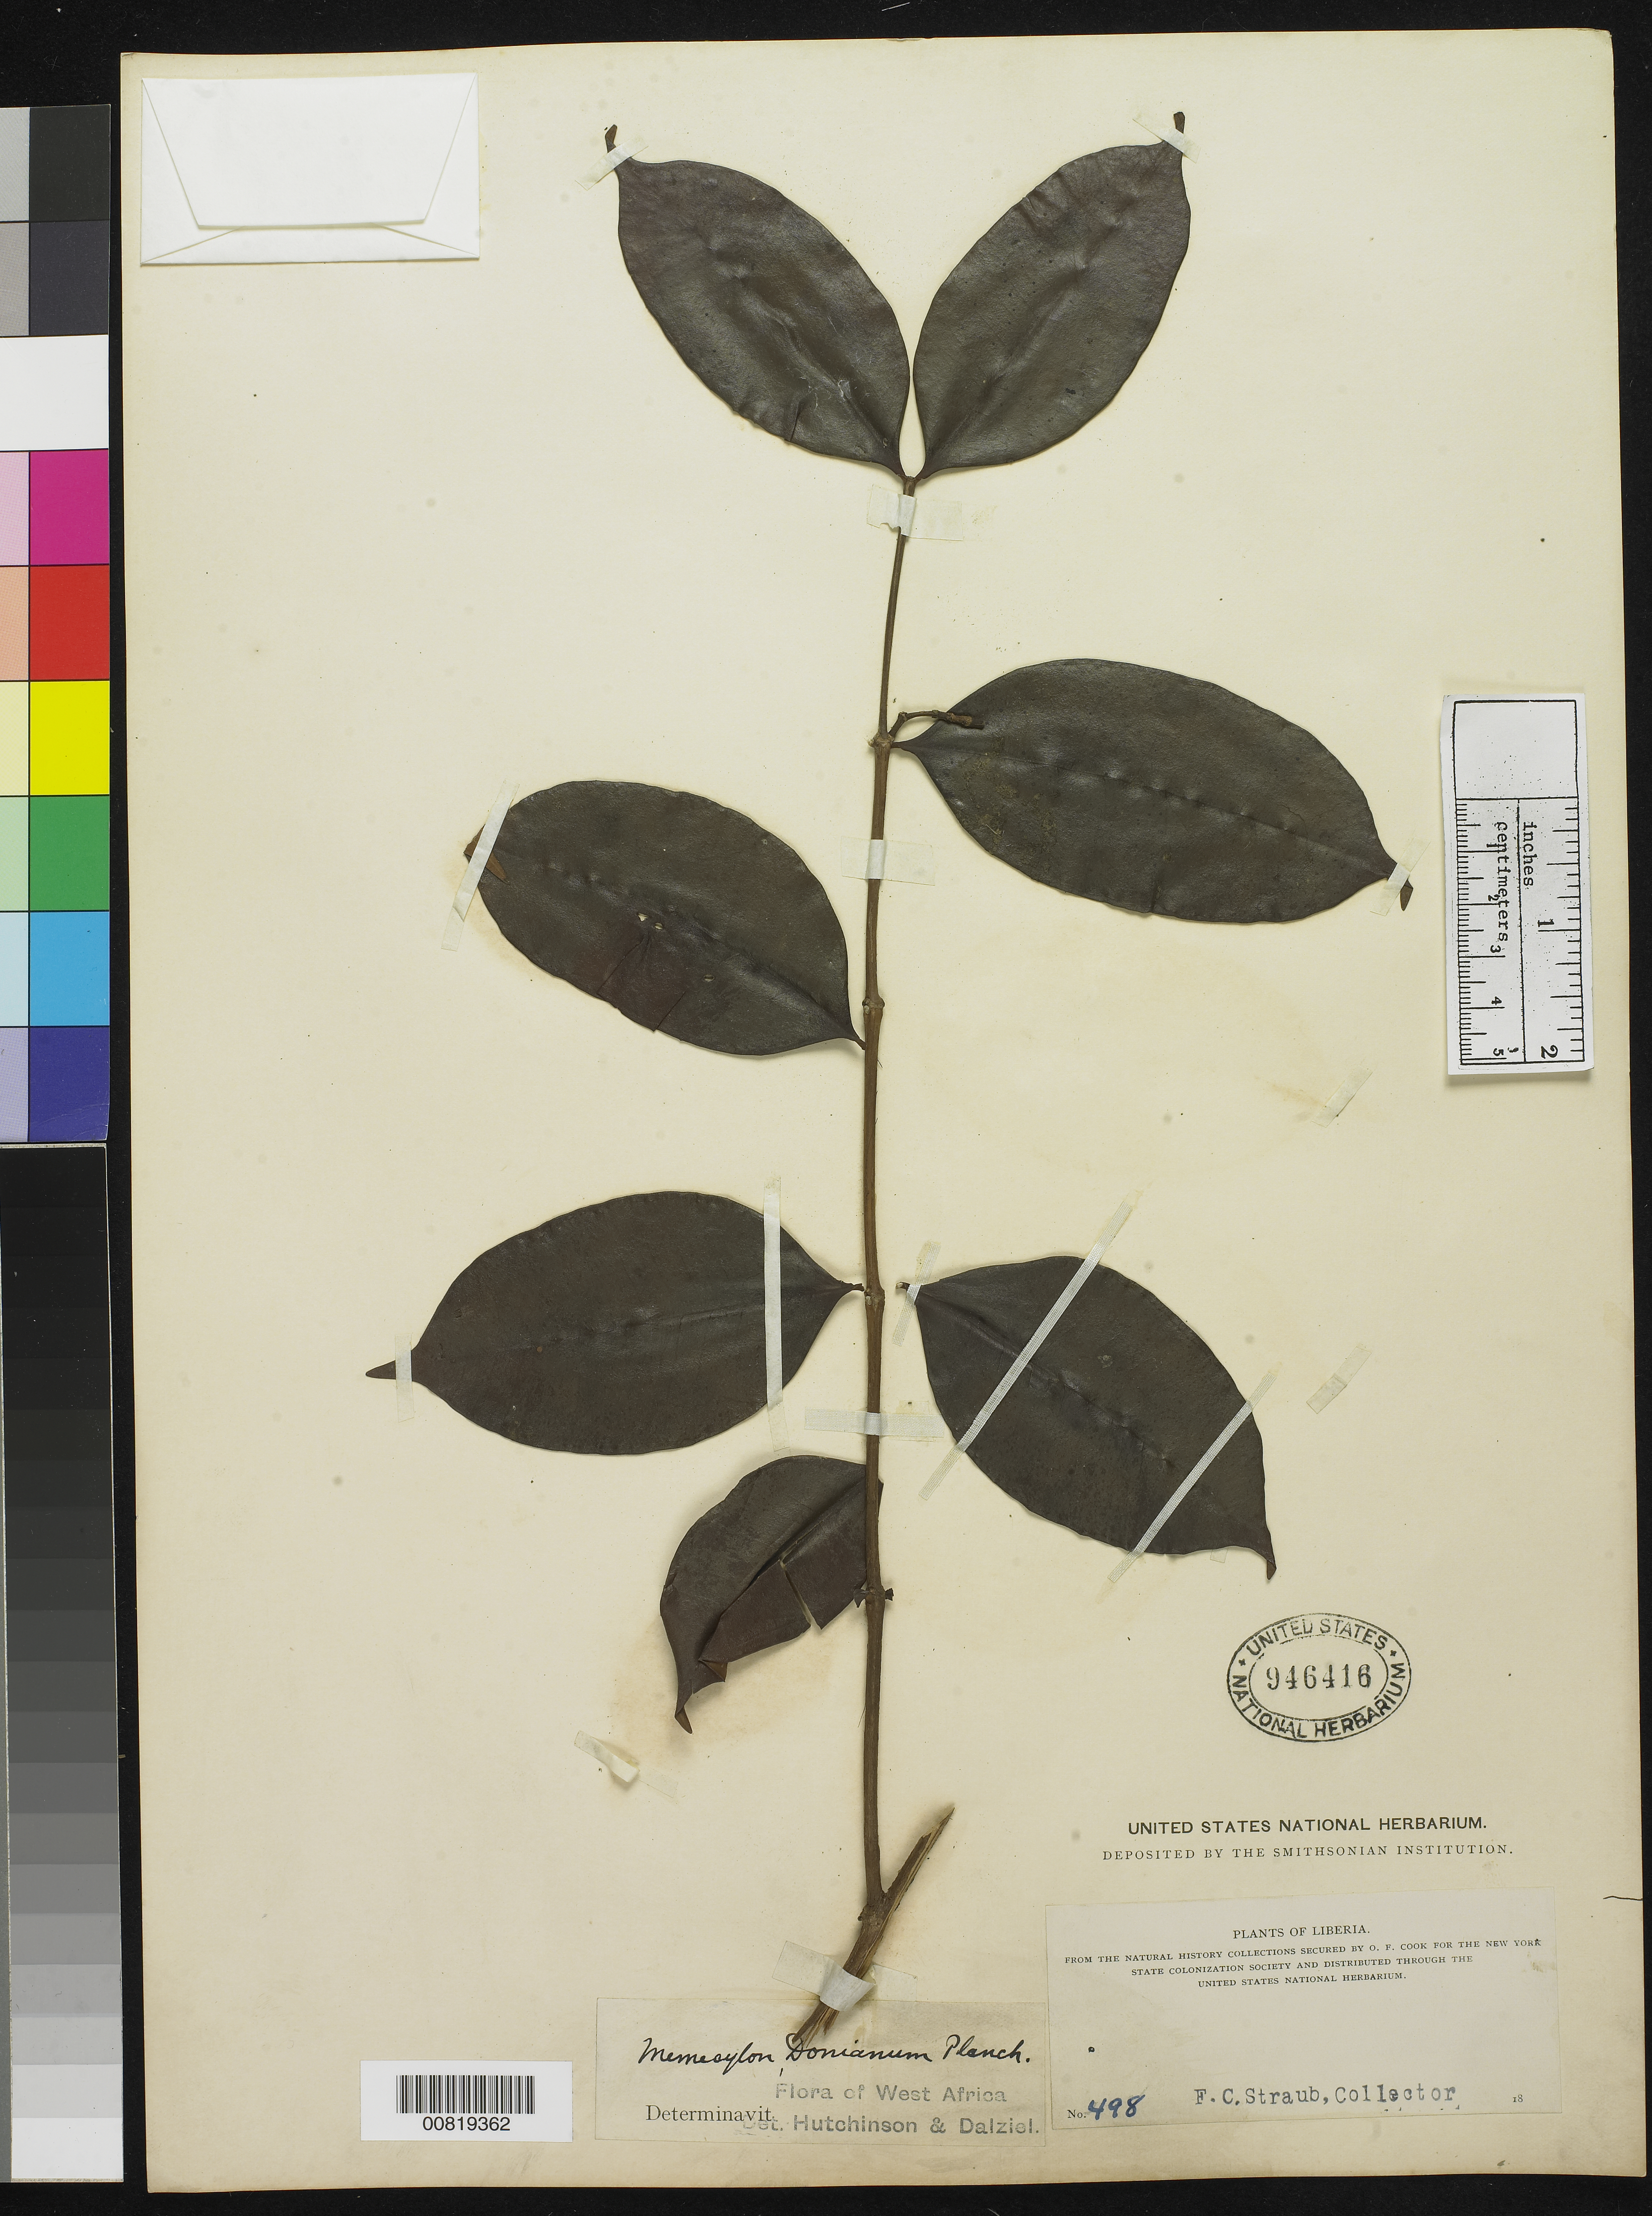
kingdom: Plantae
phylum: Tracheophyta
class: Magnoliopsida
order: Myrtales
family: Melastomataceae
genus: Memecylon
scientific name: Memecylon donianum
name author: Planch.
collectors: F. Straub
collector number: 498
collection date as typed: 18--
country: Liberia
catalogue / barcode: US 946416